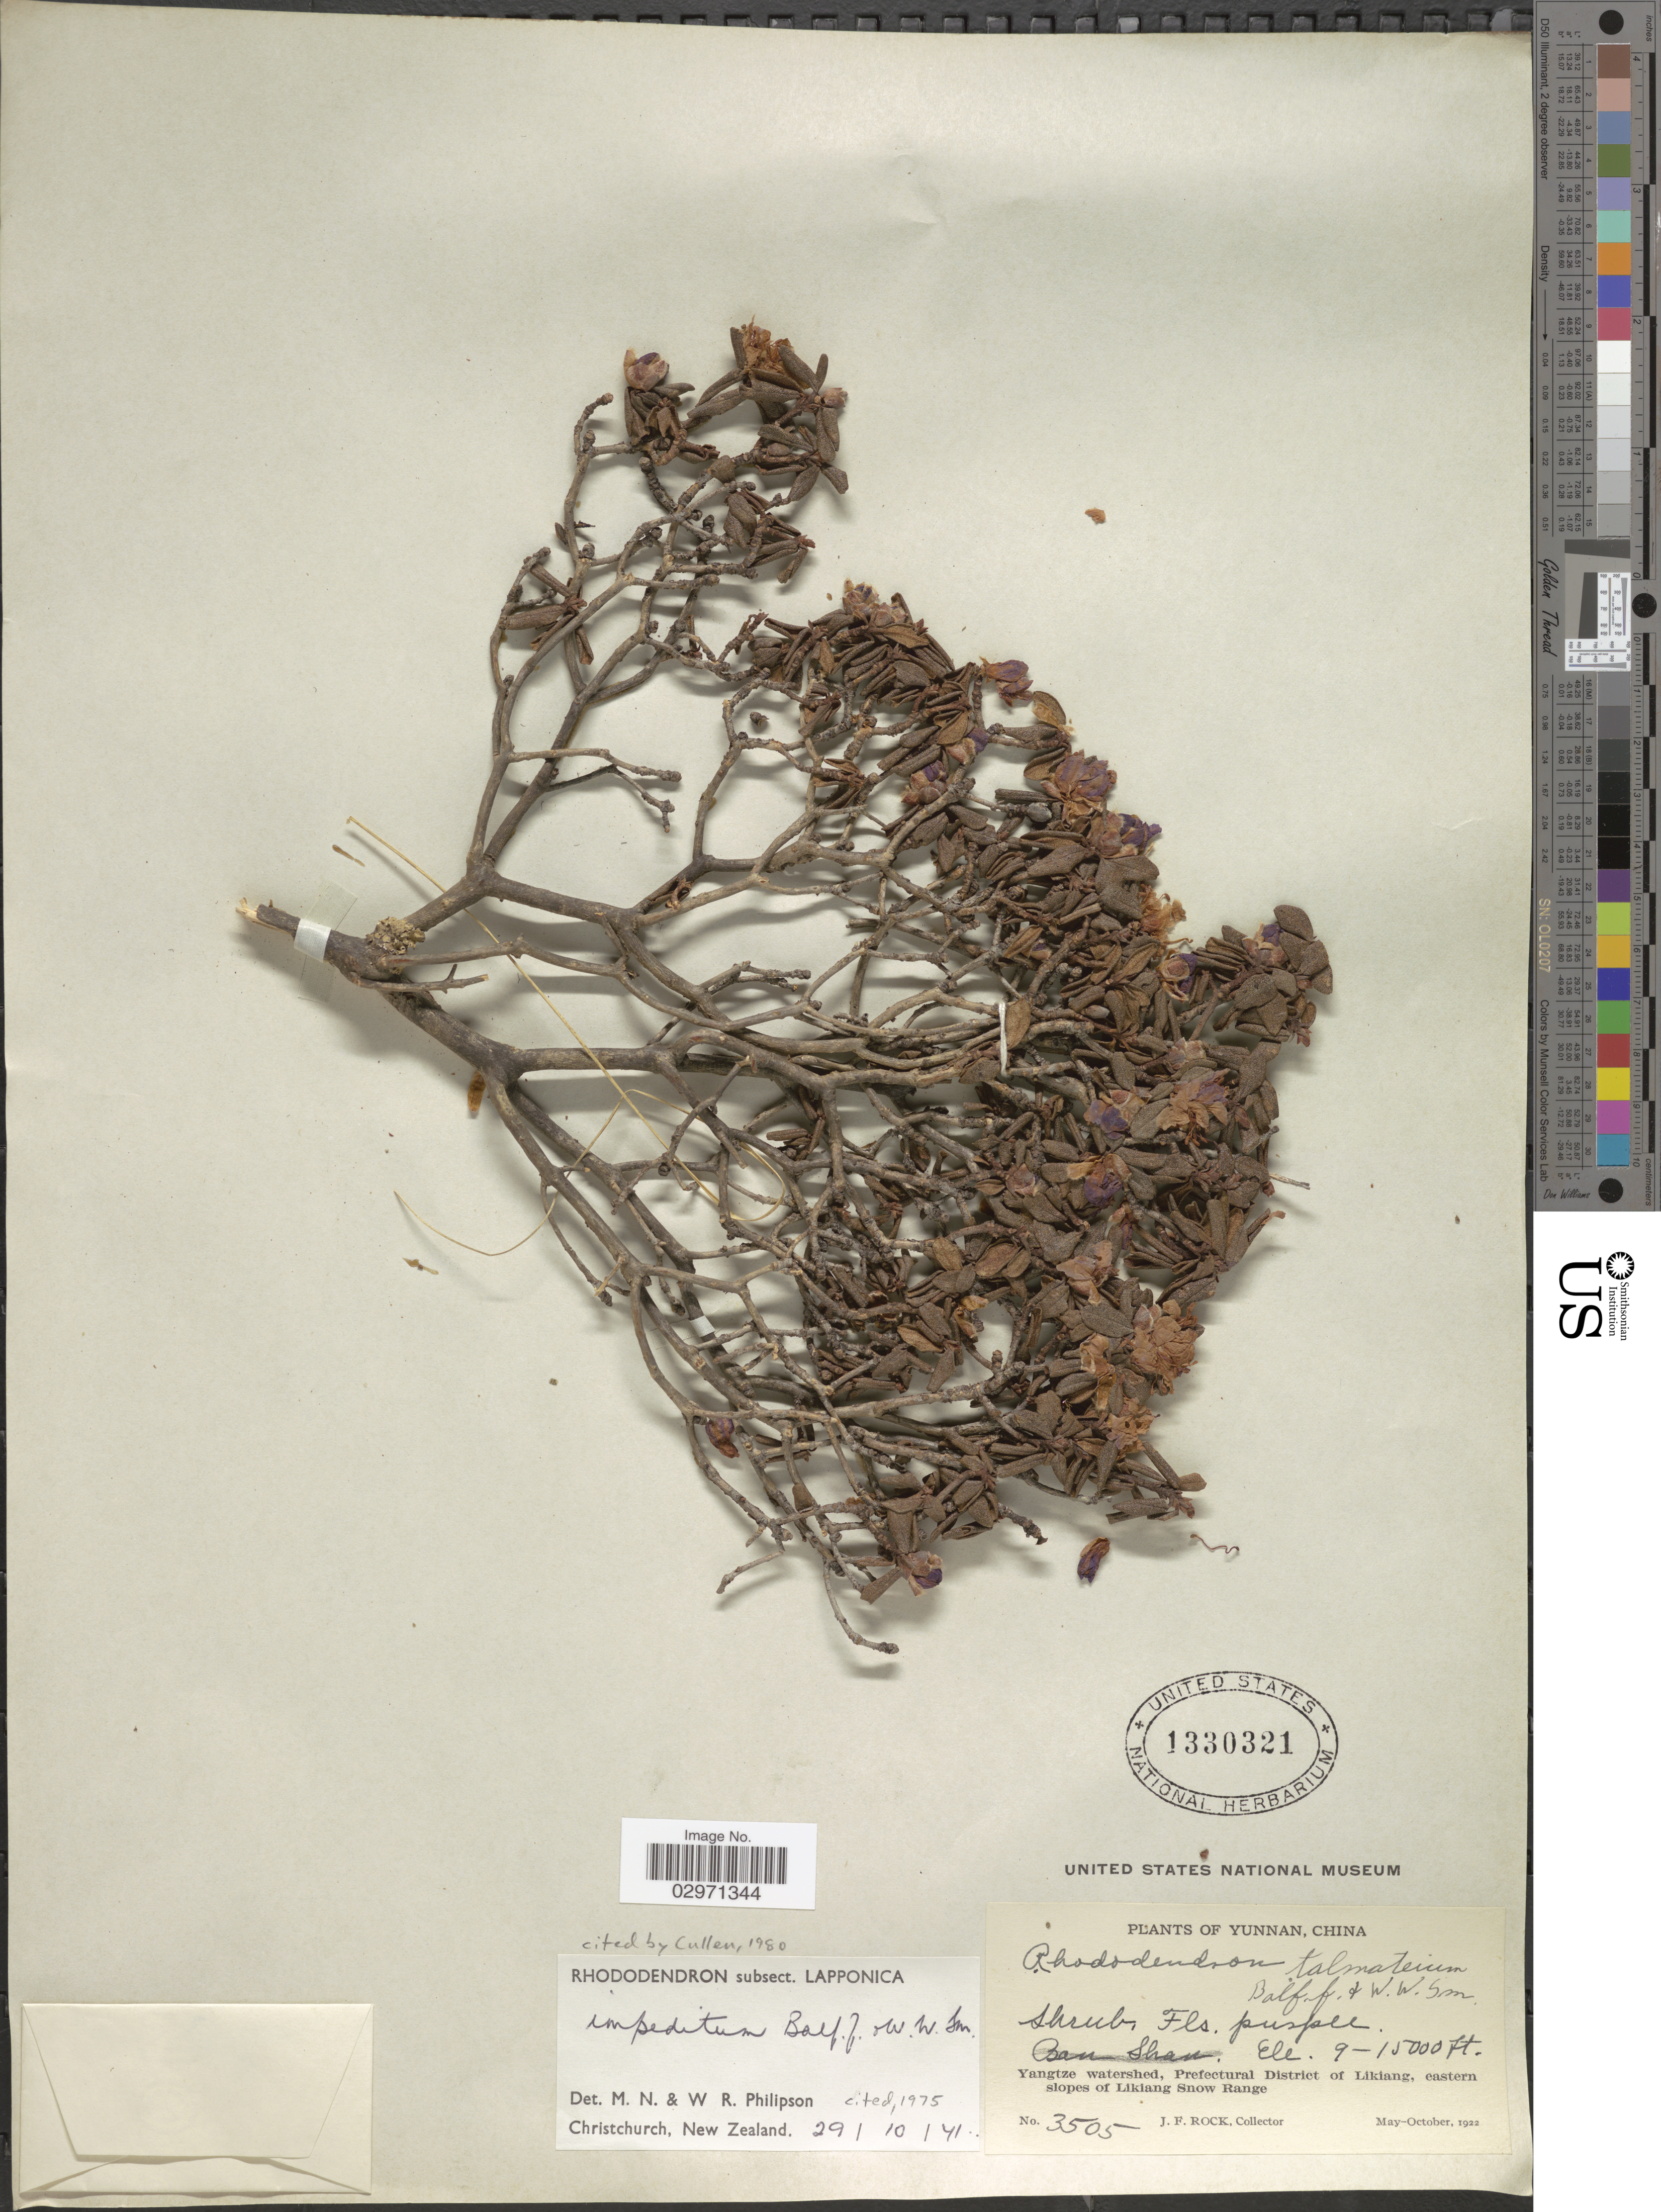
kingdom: Plantae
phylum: Tracheophyta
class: Magnoliopsida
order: Ericales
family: Ericaceae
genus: Rhododendron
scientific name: Rhododendron impeditum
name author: Balf. f. & W.W. Sm.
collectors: J. Rock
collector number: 3505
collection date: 1922-05/1922-10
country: China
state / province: Yunnan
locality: Yangtze watershed, Prefectural District of Likiang, eastern slopes of Likiang Snow Range.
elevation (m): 2743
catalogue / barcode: US 1330321